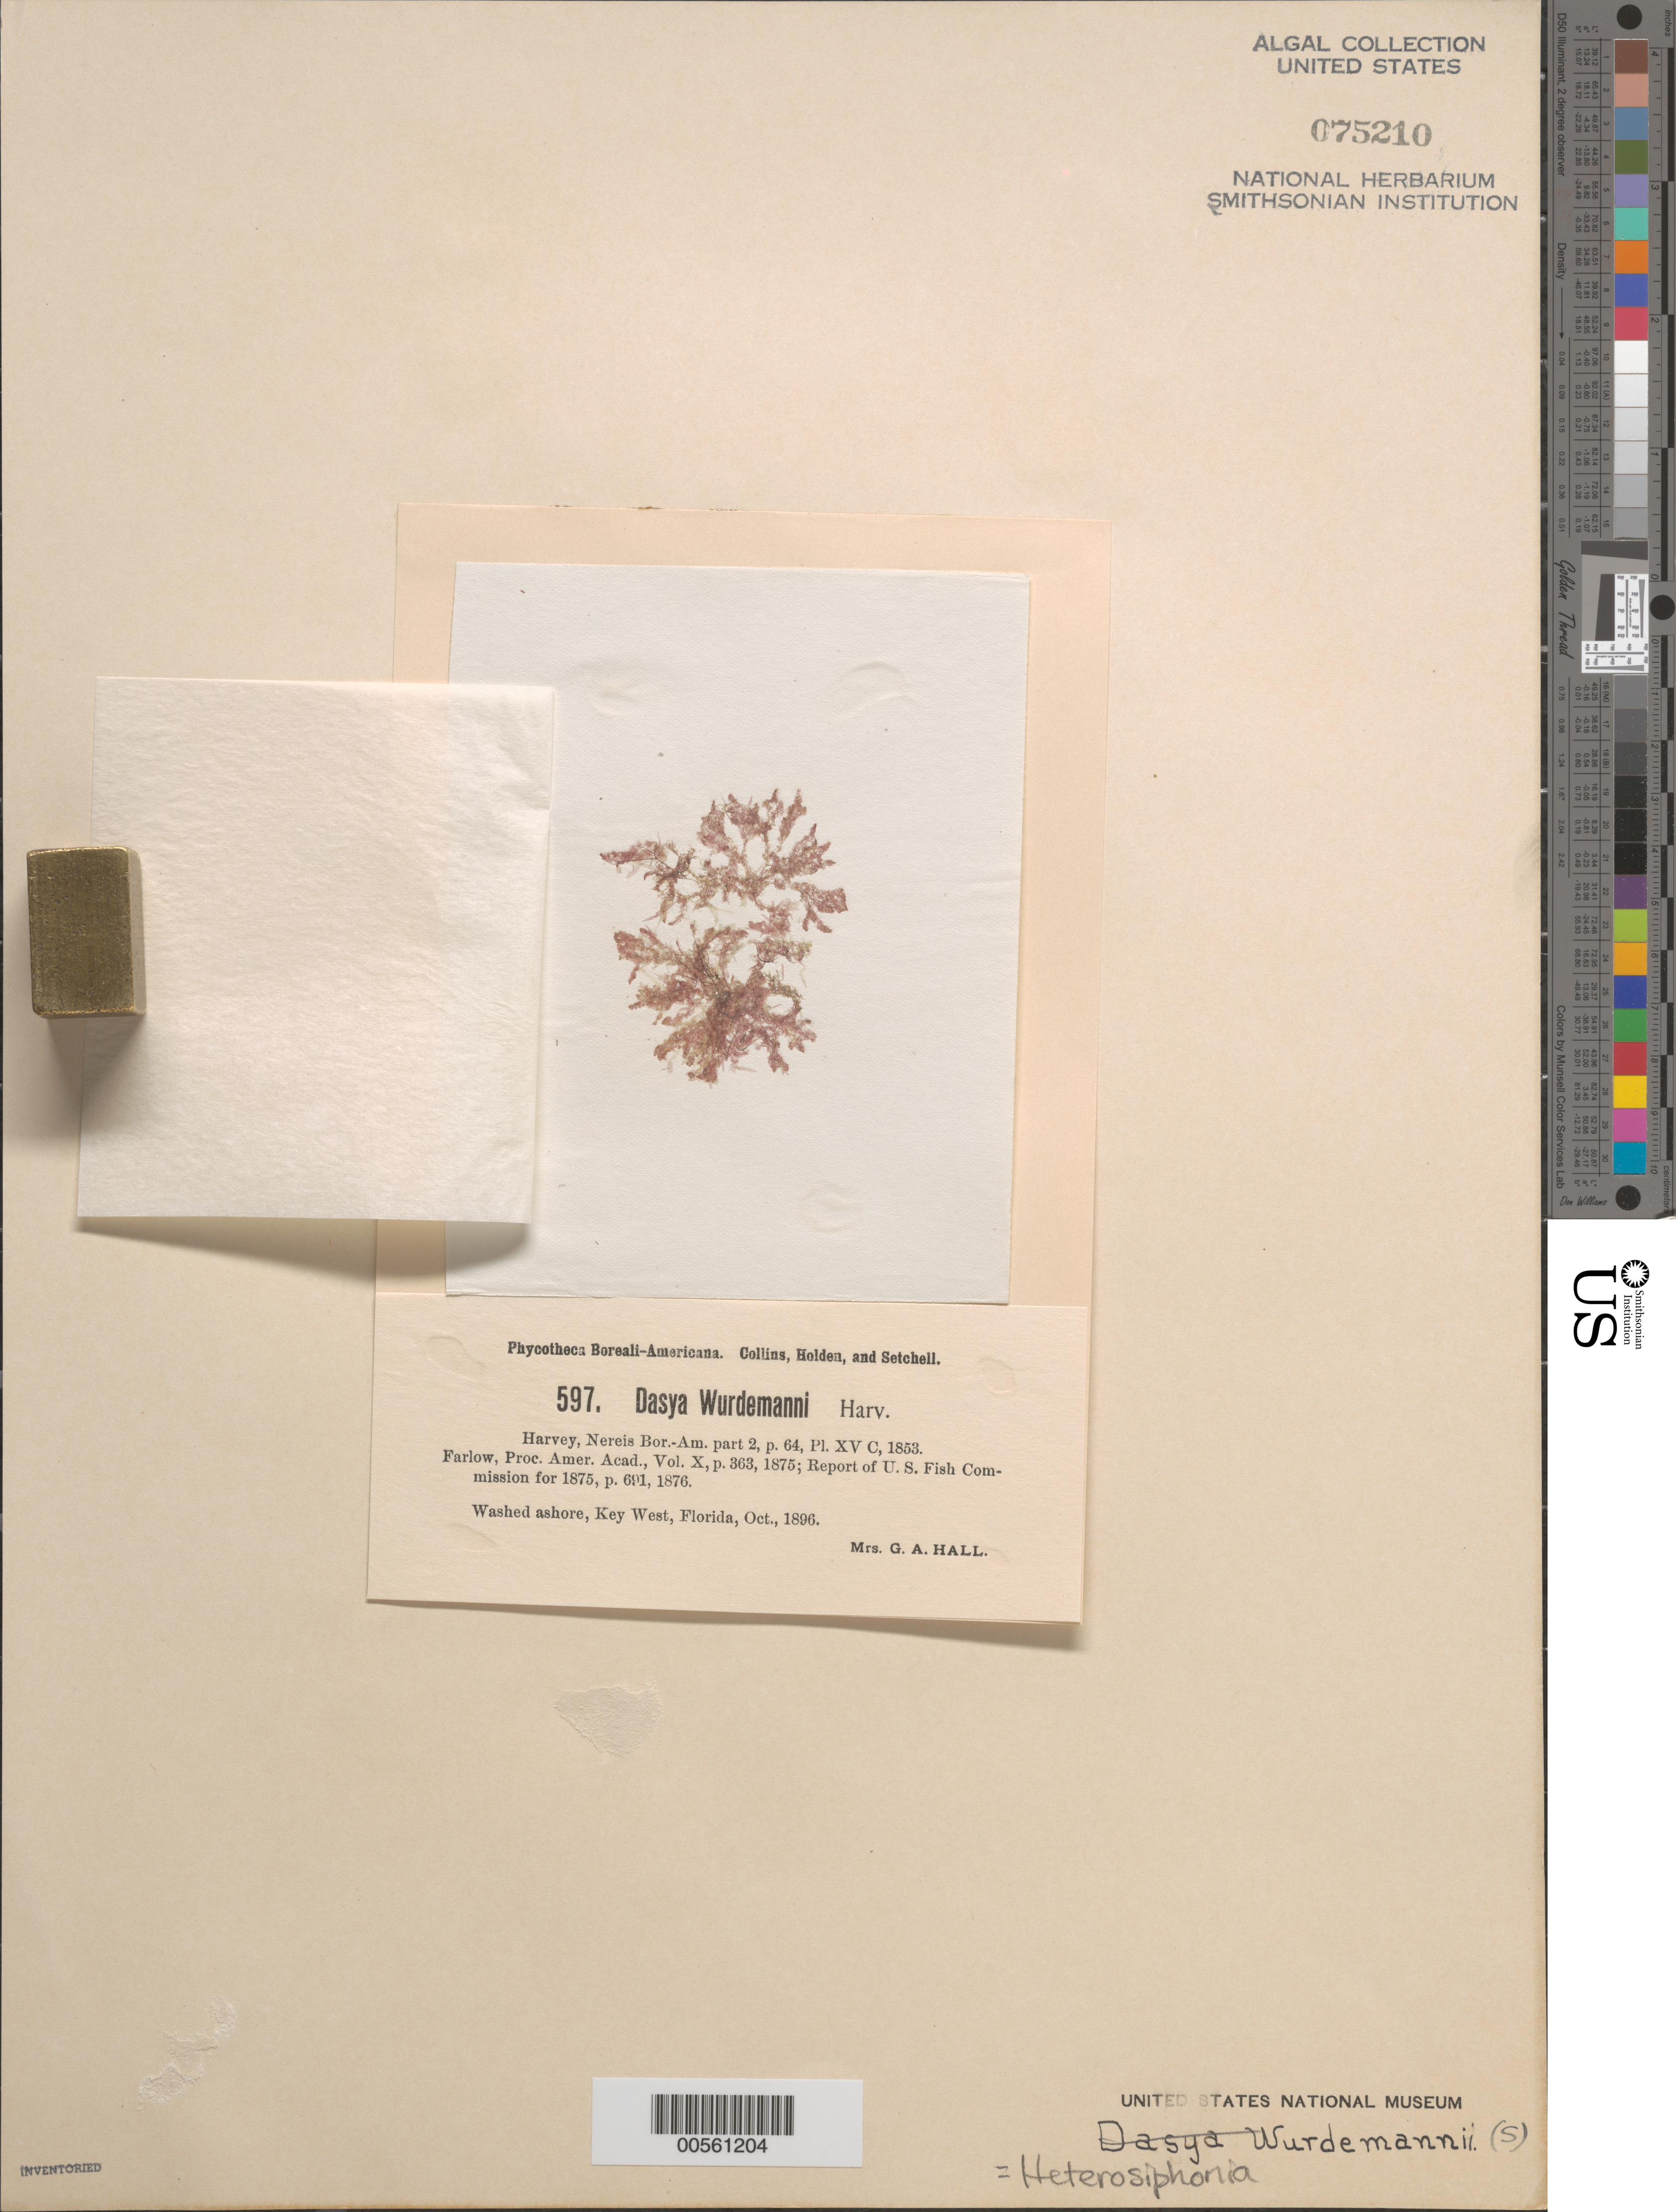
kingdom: Plantae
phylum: Rhodophyta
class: Florideophyceae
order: Ceramiales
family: Dasyaceae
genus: Heterosiphonia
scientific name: Heterosiphonia crispella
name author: (C. Agardh) M.J. Wynne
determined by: Algae name updating Project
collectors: Mrs. Hall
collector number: PB-A 597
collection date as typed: Oct 1896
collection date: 1896-10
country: United States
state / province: Florida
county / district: Monroe County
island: Key West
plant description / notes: Collins, Holden & Setchell, Phycotheca Boreali-Americana, as Dasya wurdemanni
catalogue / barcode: US 75210